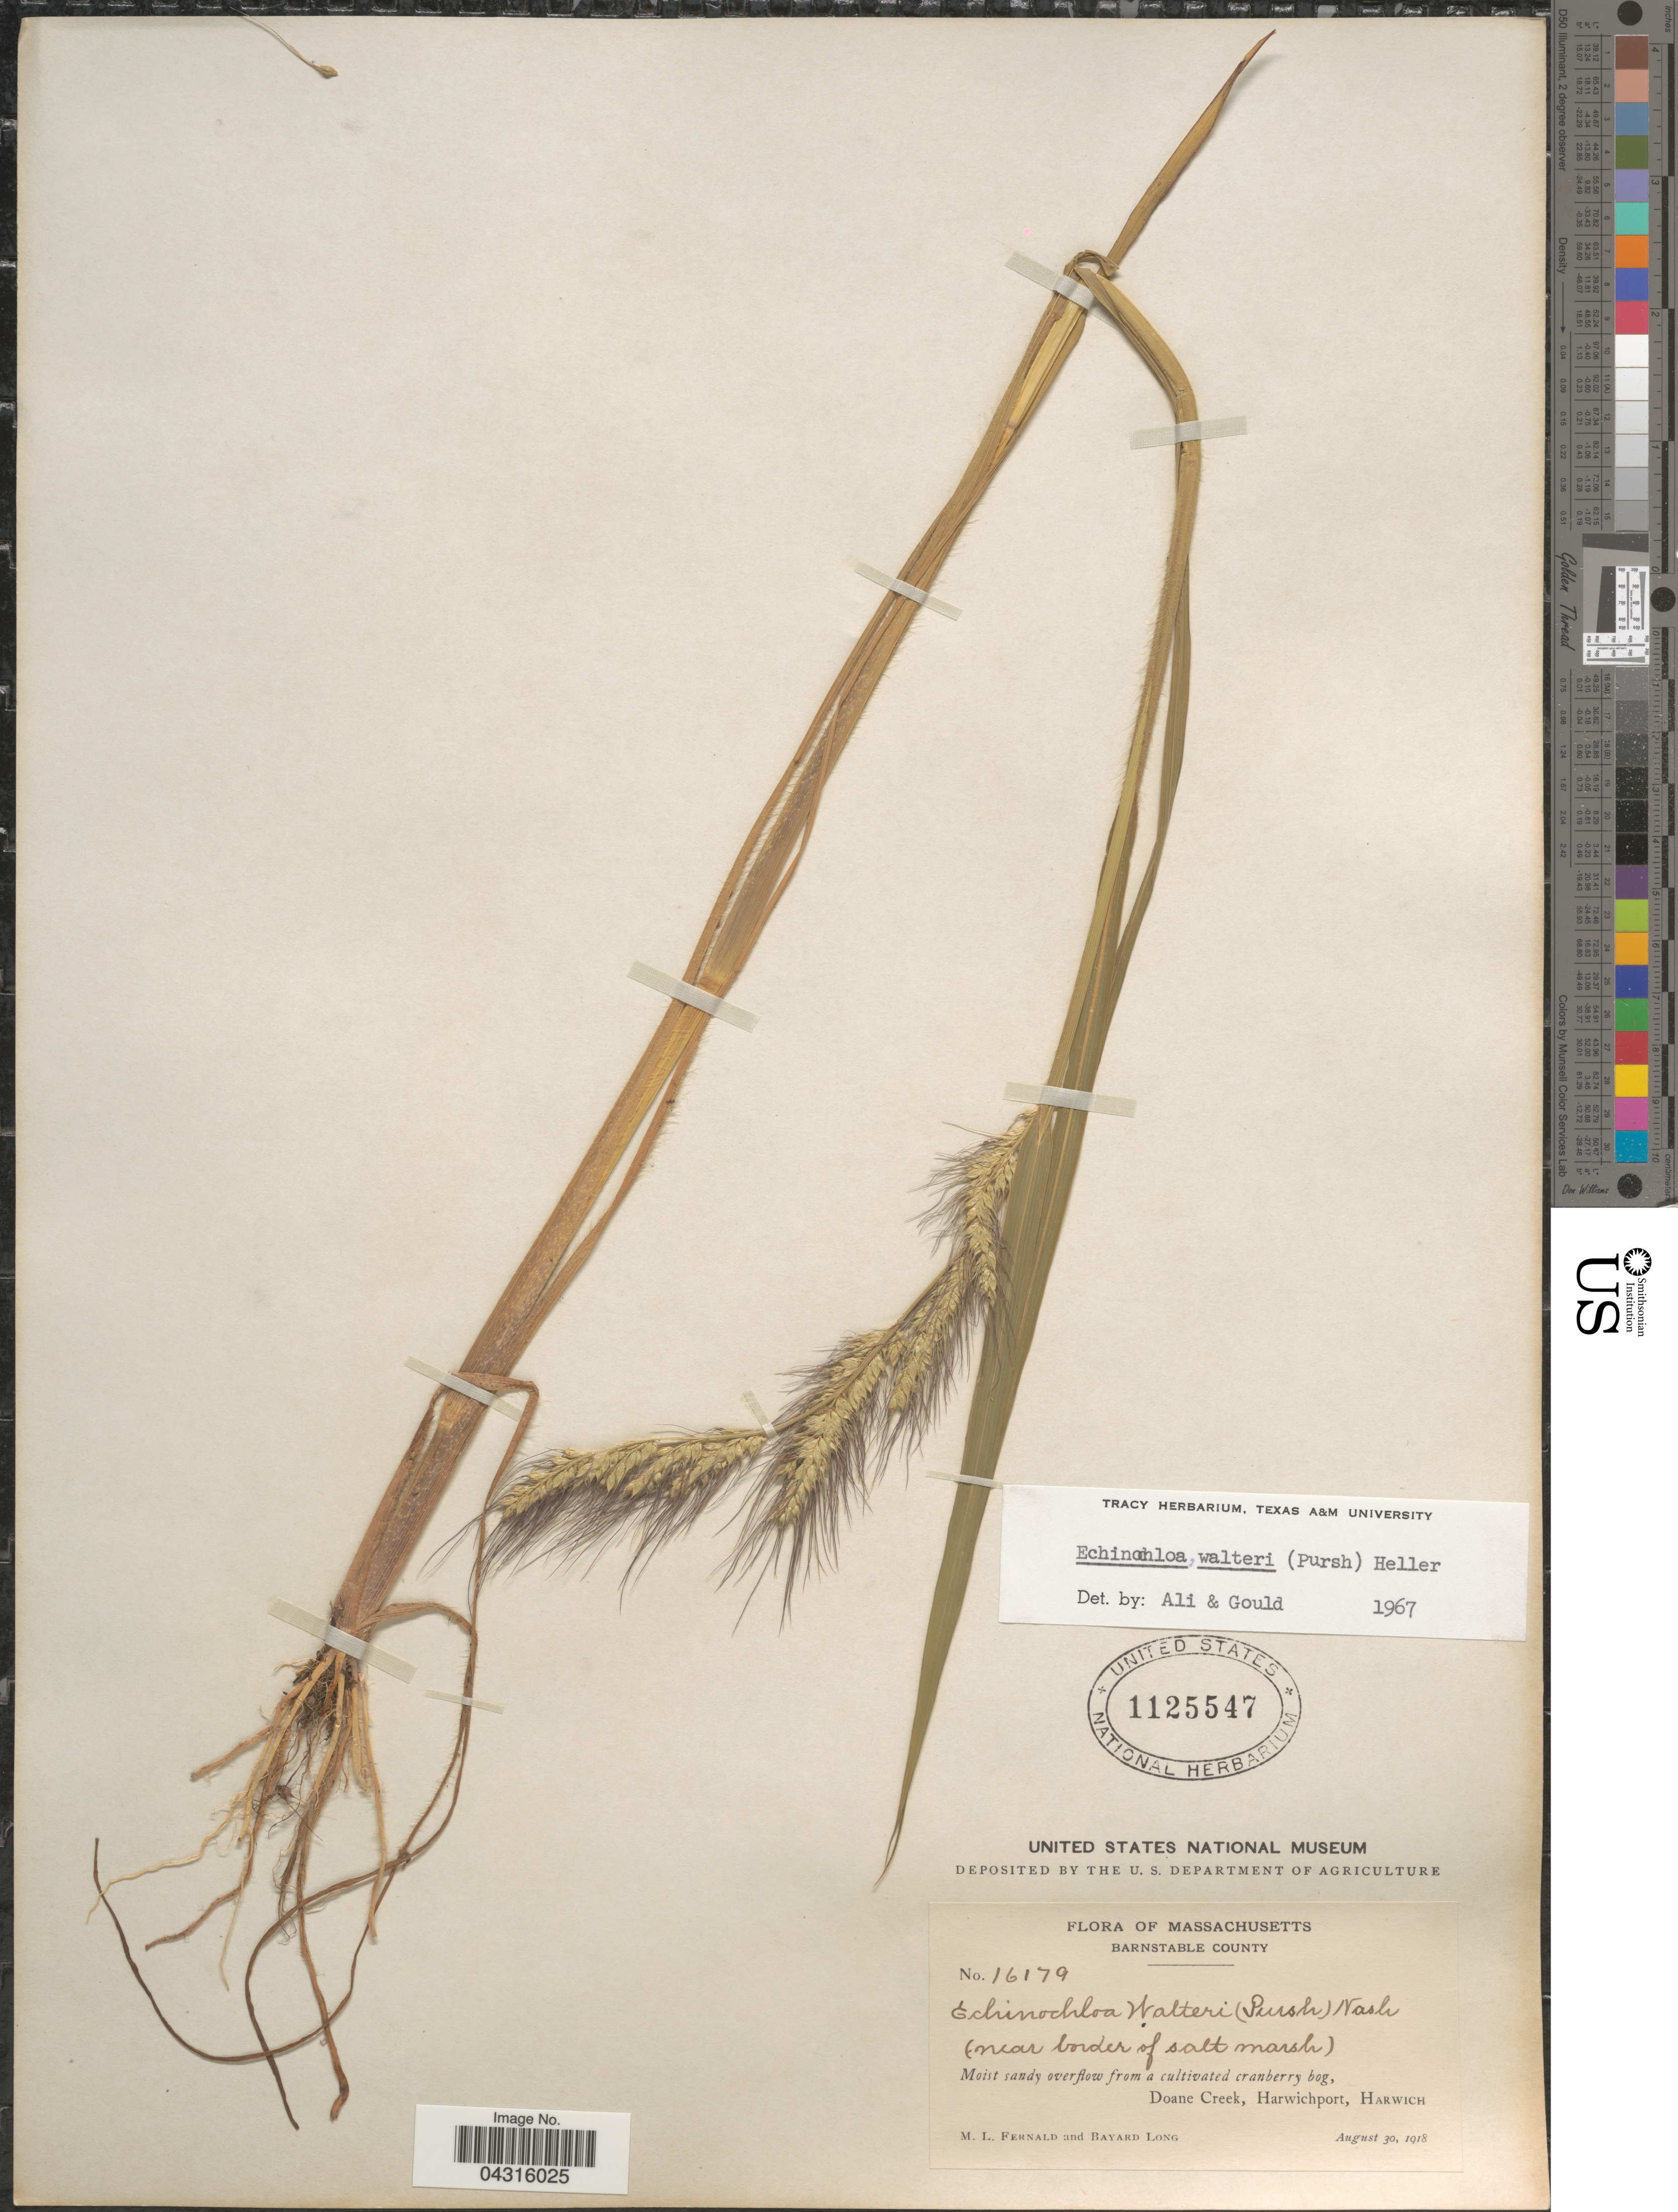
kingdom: Plantae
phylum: Tracheophyta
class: Liliopsida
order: Poales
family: Poaceae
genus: Echinochloa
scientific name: Echinochloa walteri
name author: (Pursh) A. Heller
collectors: M. L. Fernald & B. Long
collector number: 16179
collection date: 1918-08-30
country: United States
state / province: Massachusetts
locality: Barnstable County. (Near border of salt marsh). Moist sandy overflow from a cultivated cranberry bog, Doane Creek, Harwichport, Harwich.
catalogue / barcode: US 1125547